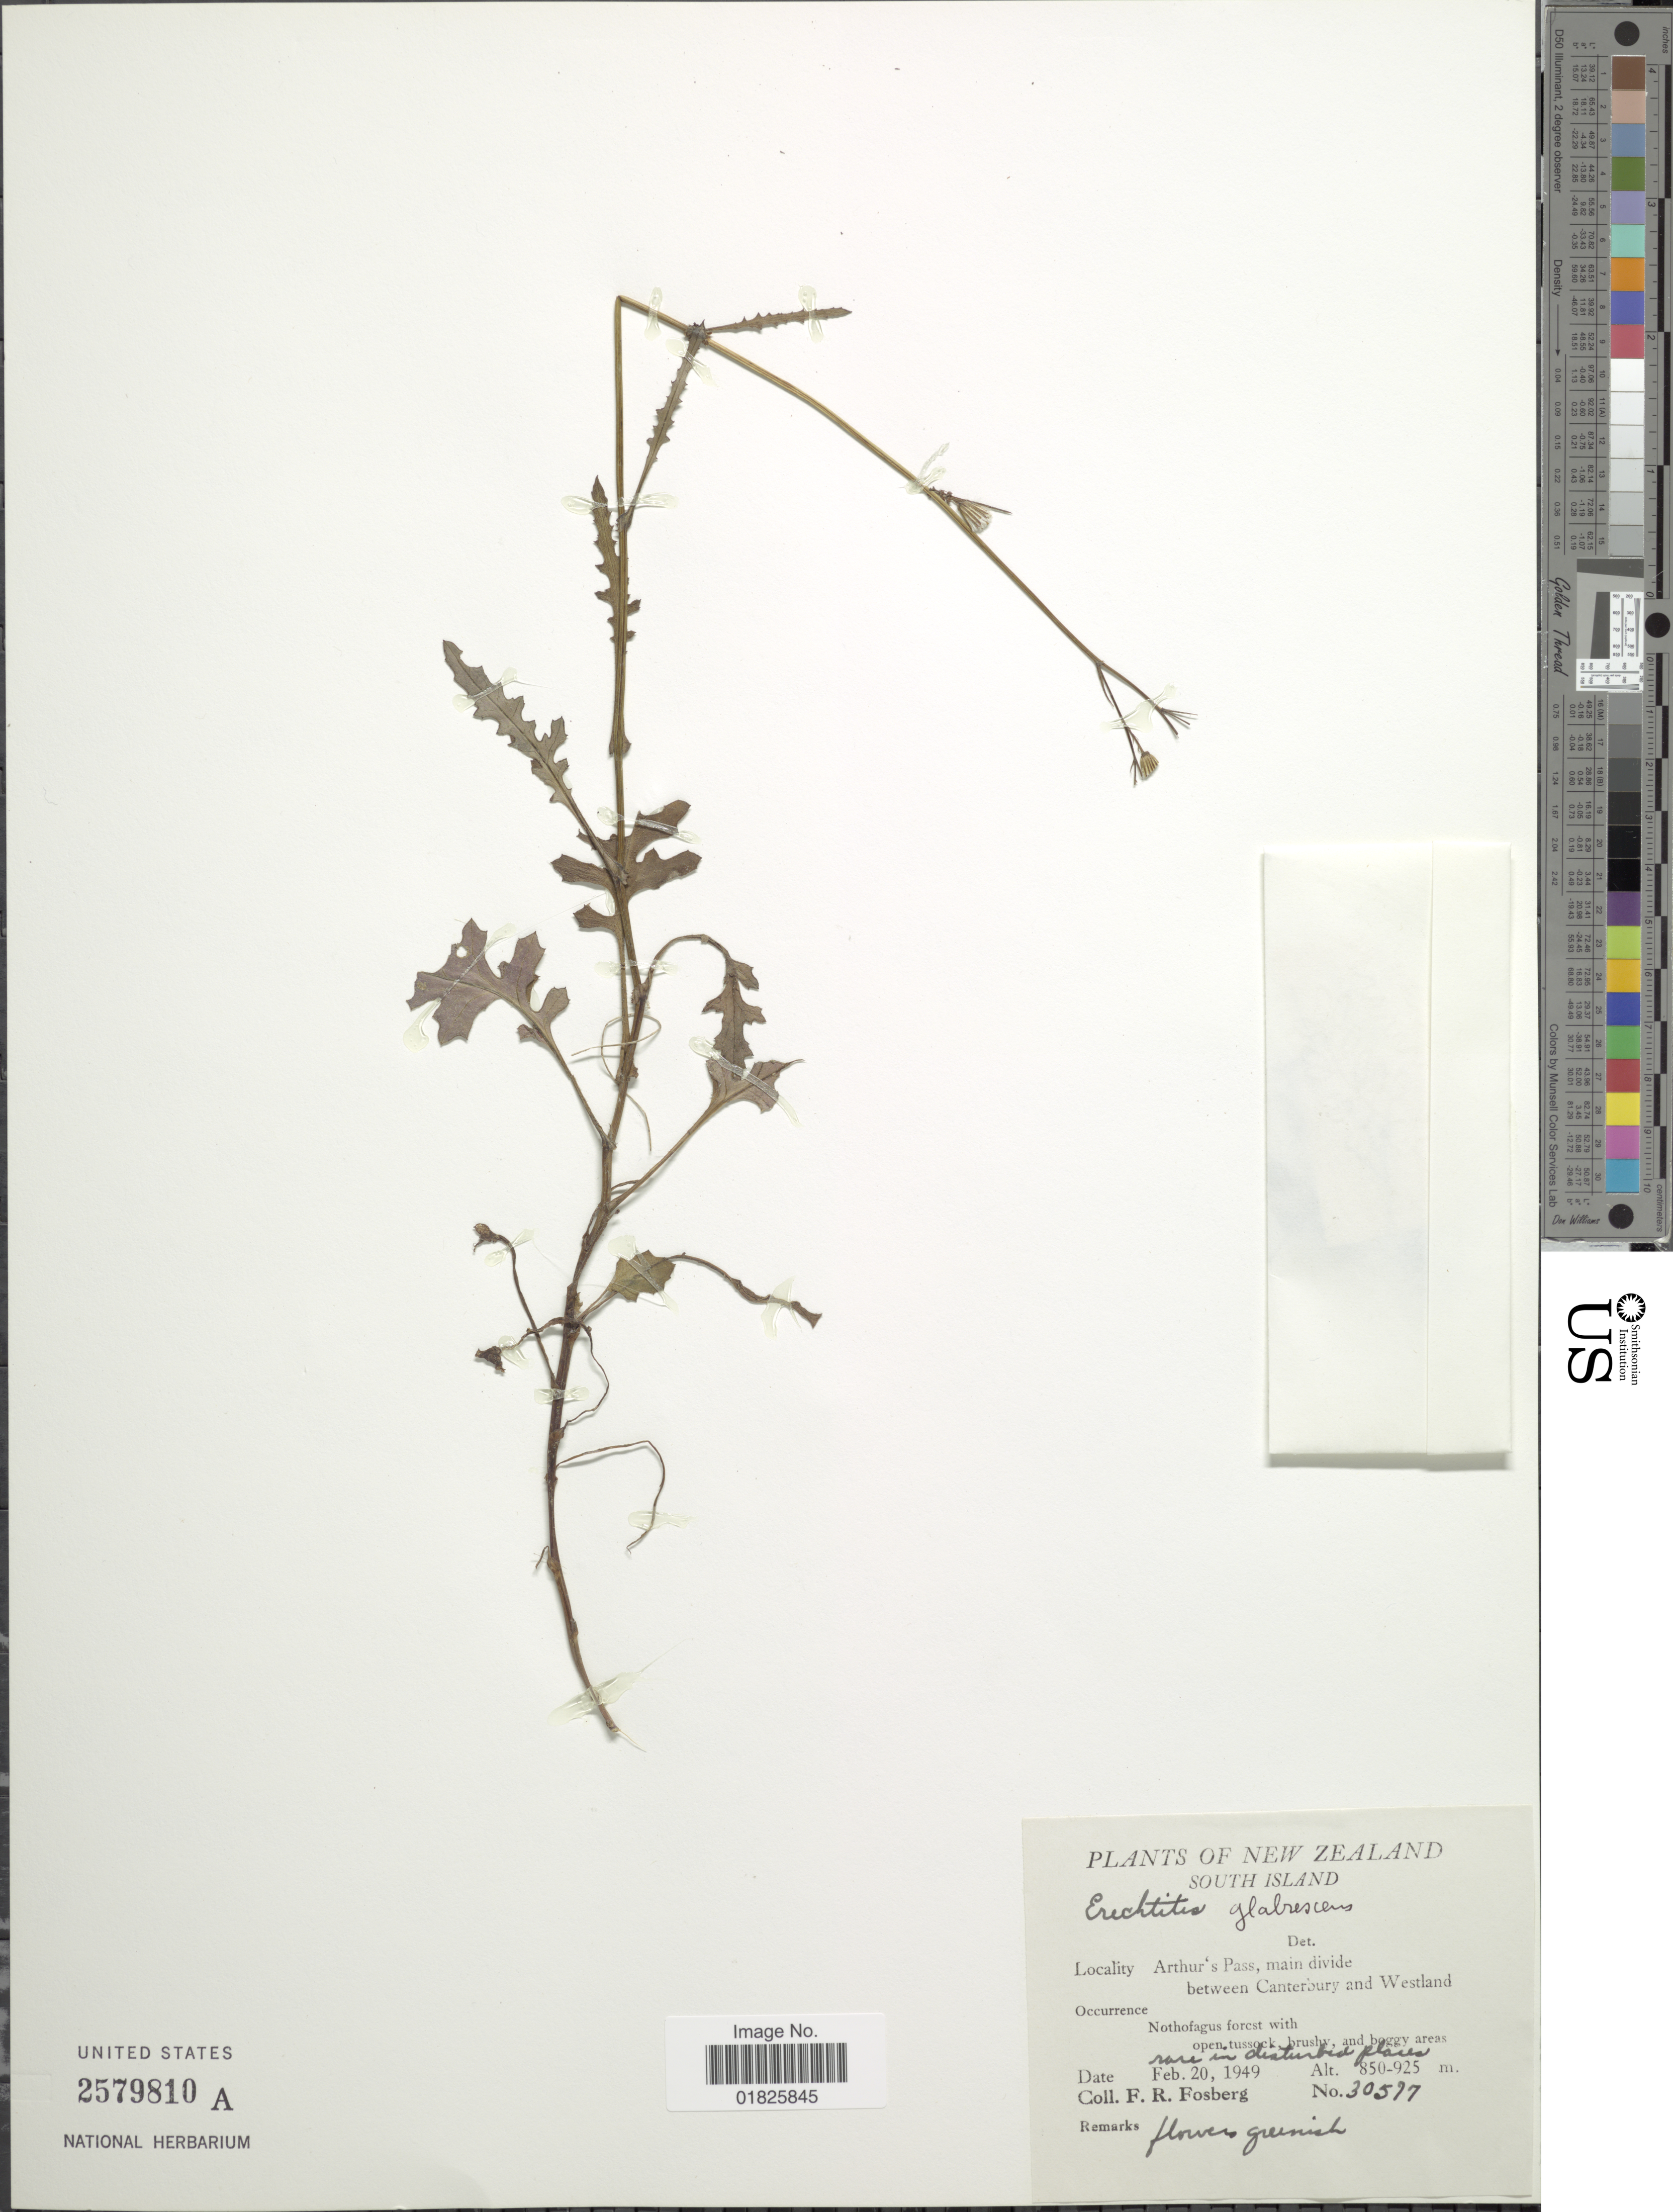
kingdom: Plantae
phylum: Tracheophyta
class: Magnoliopsida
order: Asterales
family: Asteraceae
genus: Erechtites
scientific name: Erechtites glabrescens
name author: DC.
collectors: F. R. Fosberg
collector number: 30577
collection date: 1949-02-20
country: New Zealand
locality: South Island, Arthur's Pass, main divide between Canterbury and Westland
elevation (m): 850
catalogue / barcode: US 2579810A